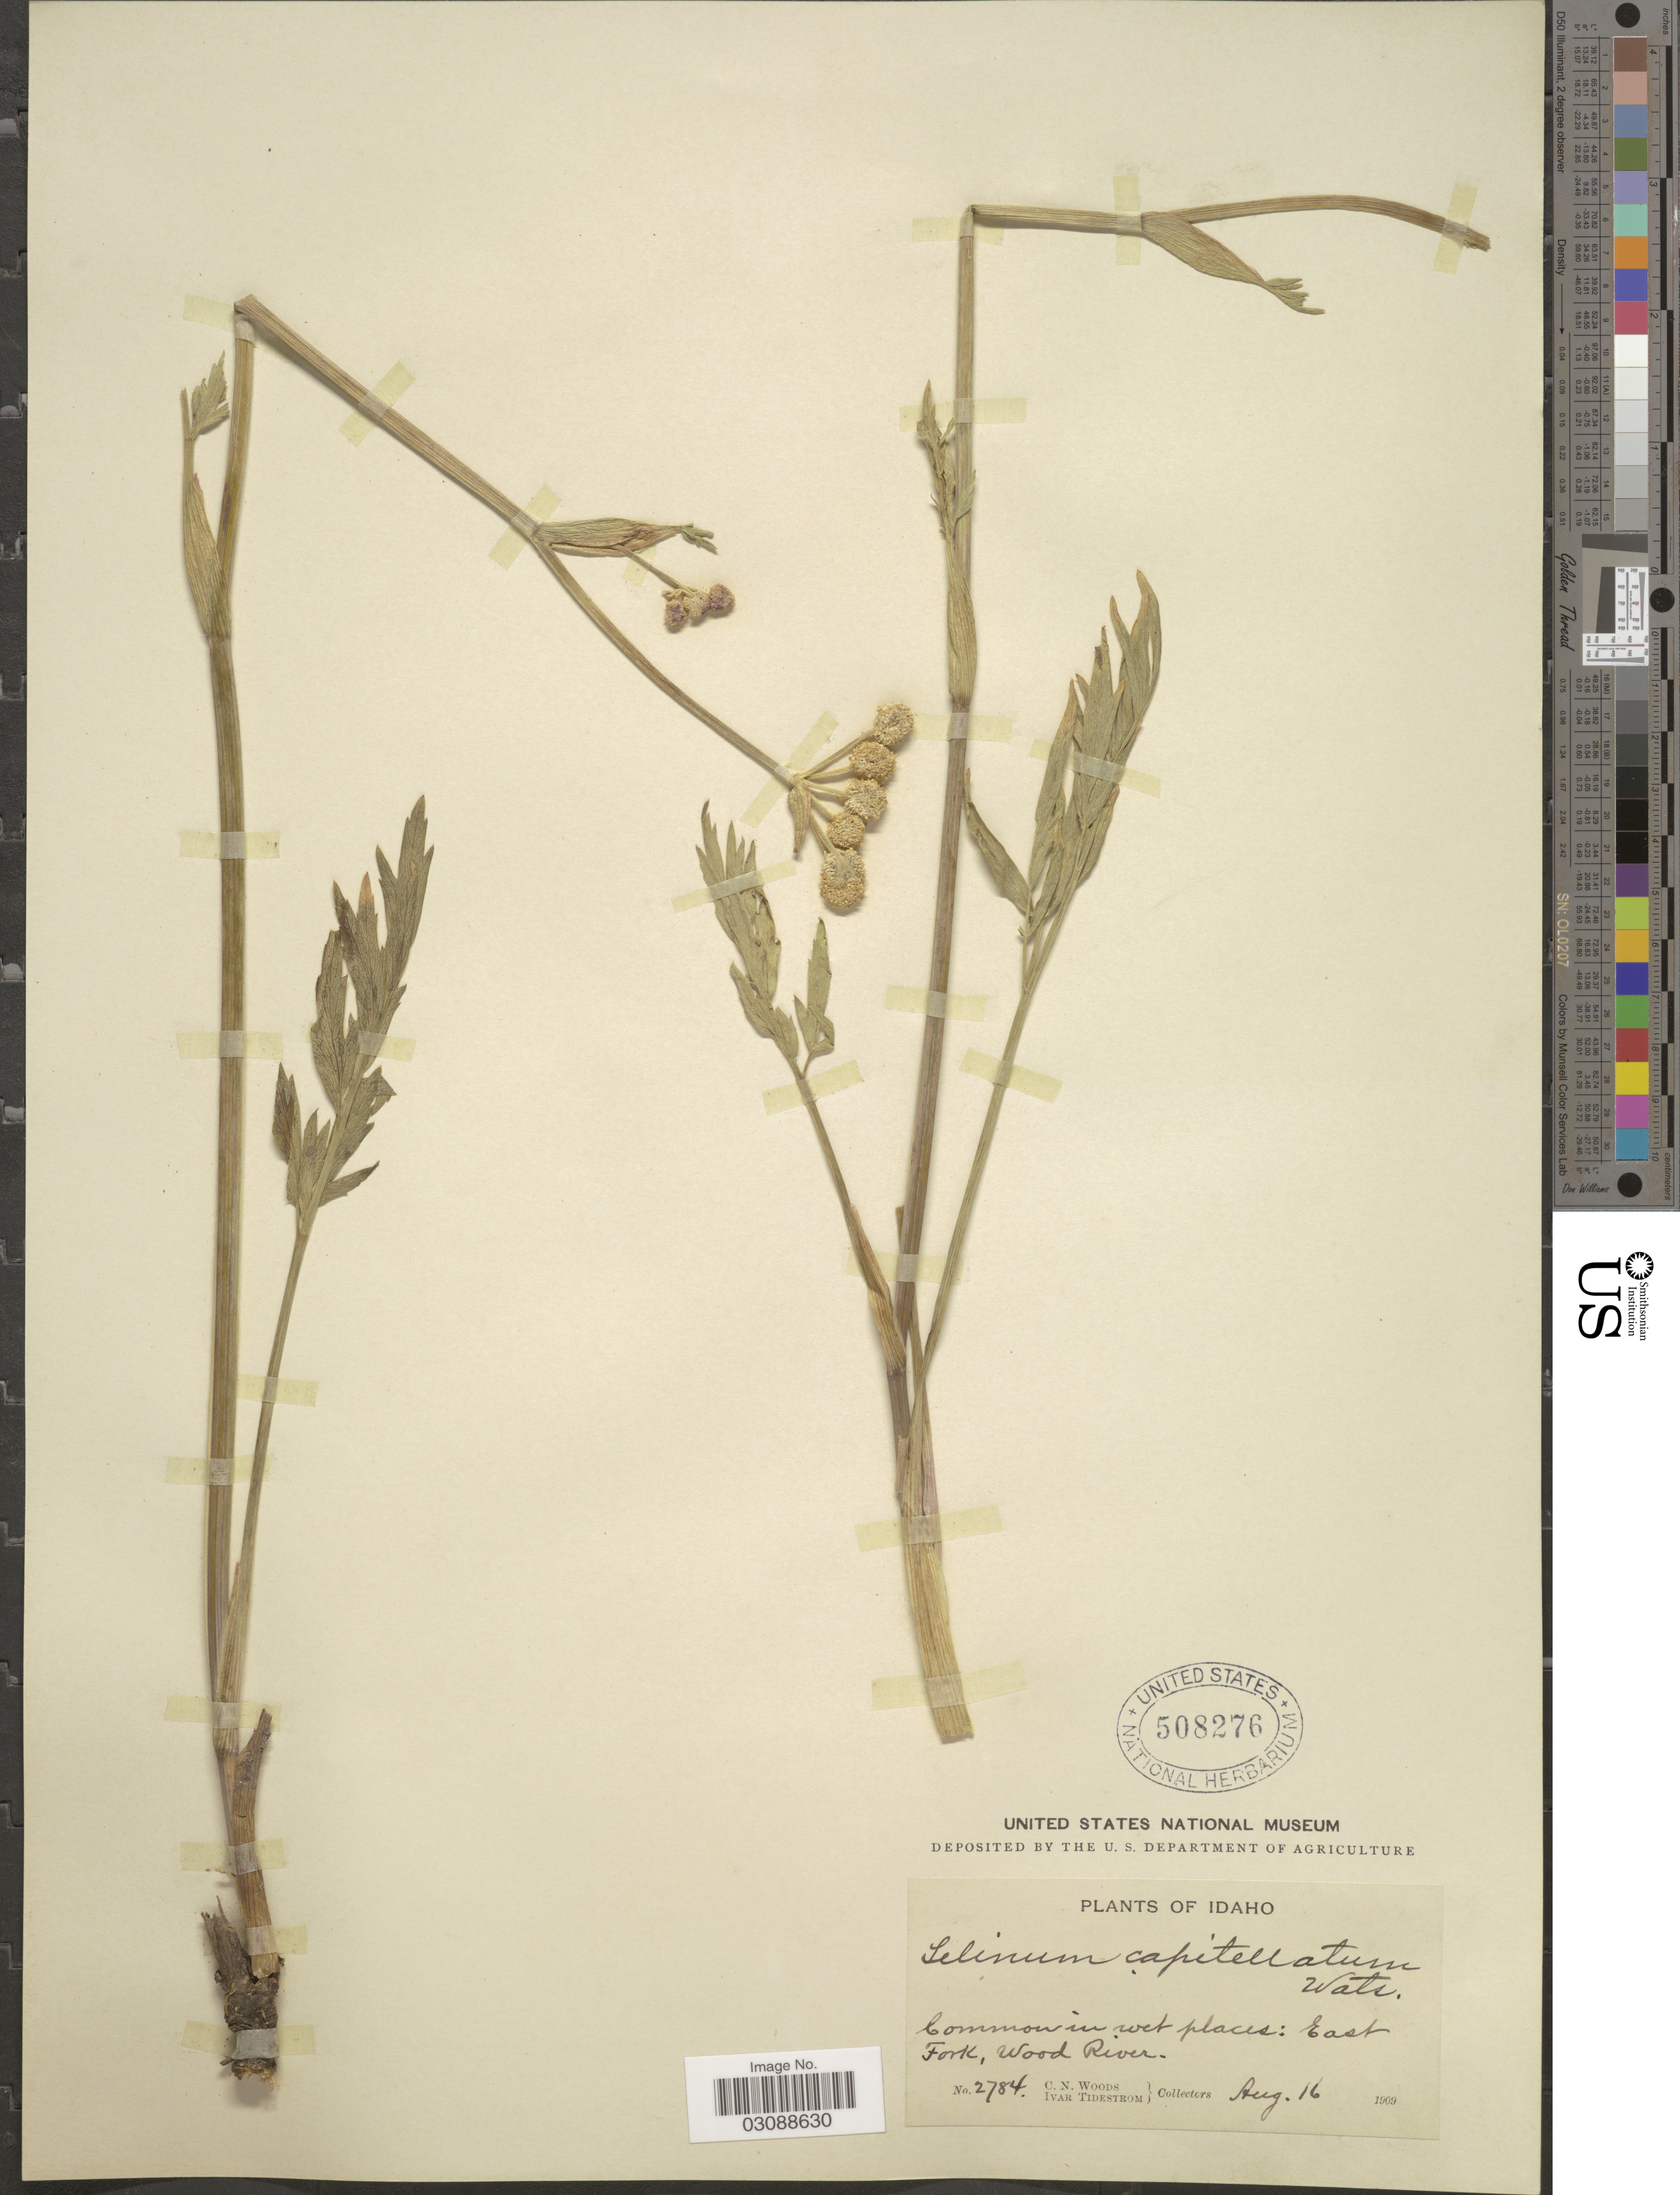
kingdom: Plantae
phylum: Tracheophyta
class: Magnoliopsida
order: Apiales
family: Apiaceae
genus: Sphenosciadium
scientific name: Sphenosciadium capitellatum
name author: A. Gray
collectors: C. Woods & I. F. Tidestrom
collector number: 2784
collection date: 1909-08-16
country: United States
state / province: Idaho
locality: Common in wet places: East Fork, Wood River.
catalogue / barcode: US 508276